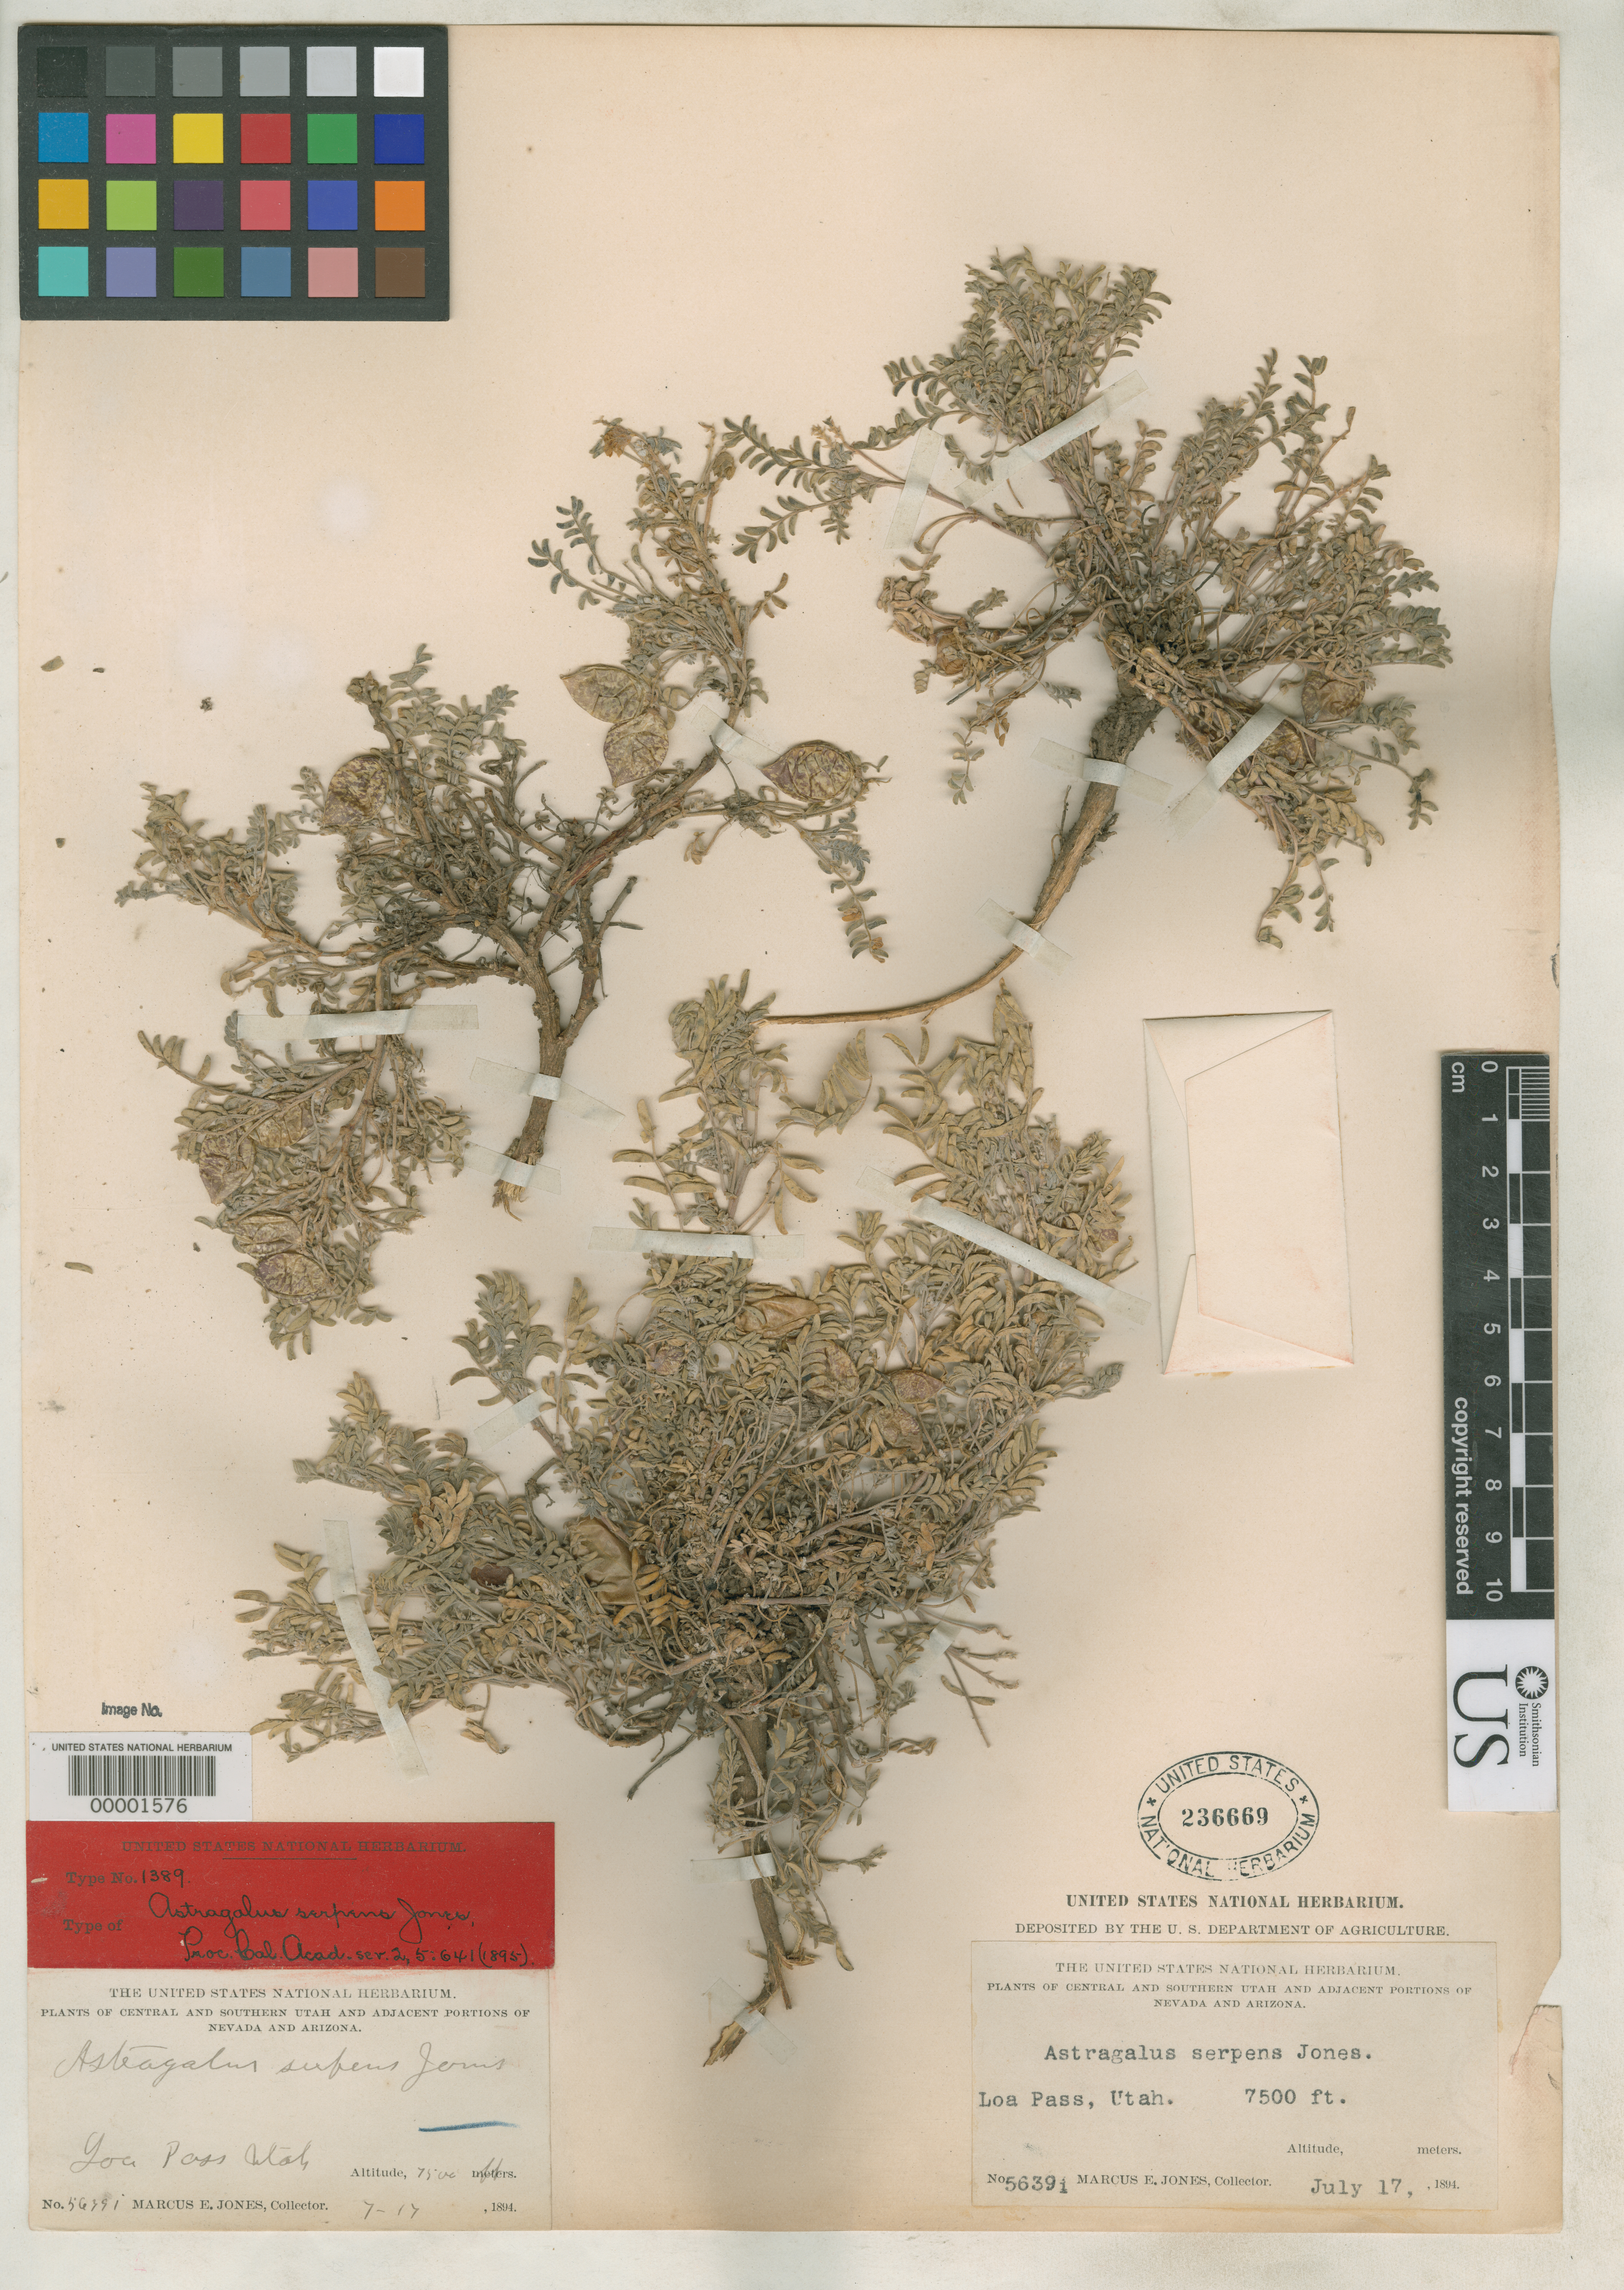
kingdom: Plantae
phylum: Tracheophyta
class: Magnoliopsida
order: Fabales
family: Fabaceae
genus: Astragalus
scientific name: Astragalus serpens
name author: M.E. Jones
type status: Isotype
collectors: M. E. Jones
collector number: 5639 i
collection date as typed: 17 Jul 1894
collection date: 1894-07-17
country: United States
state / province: Utah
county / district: Wayne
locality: Loa Pass.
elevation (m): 2286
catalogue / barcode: US 236669